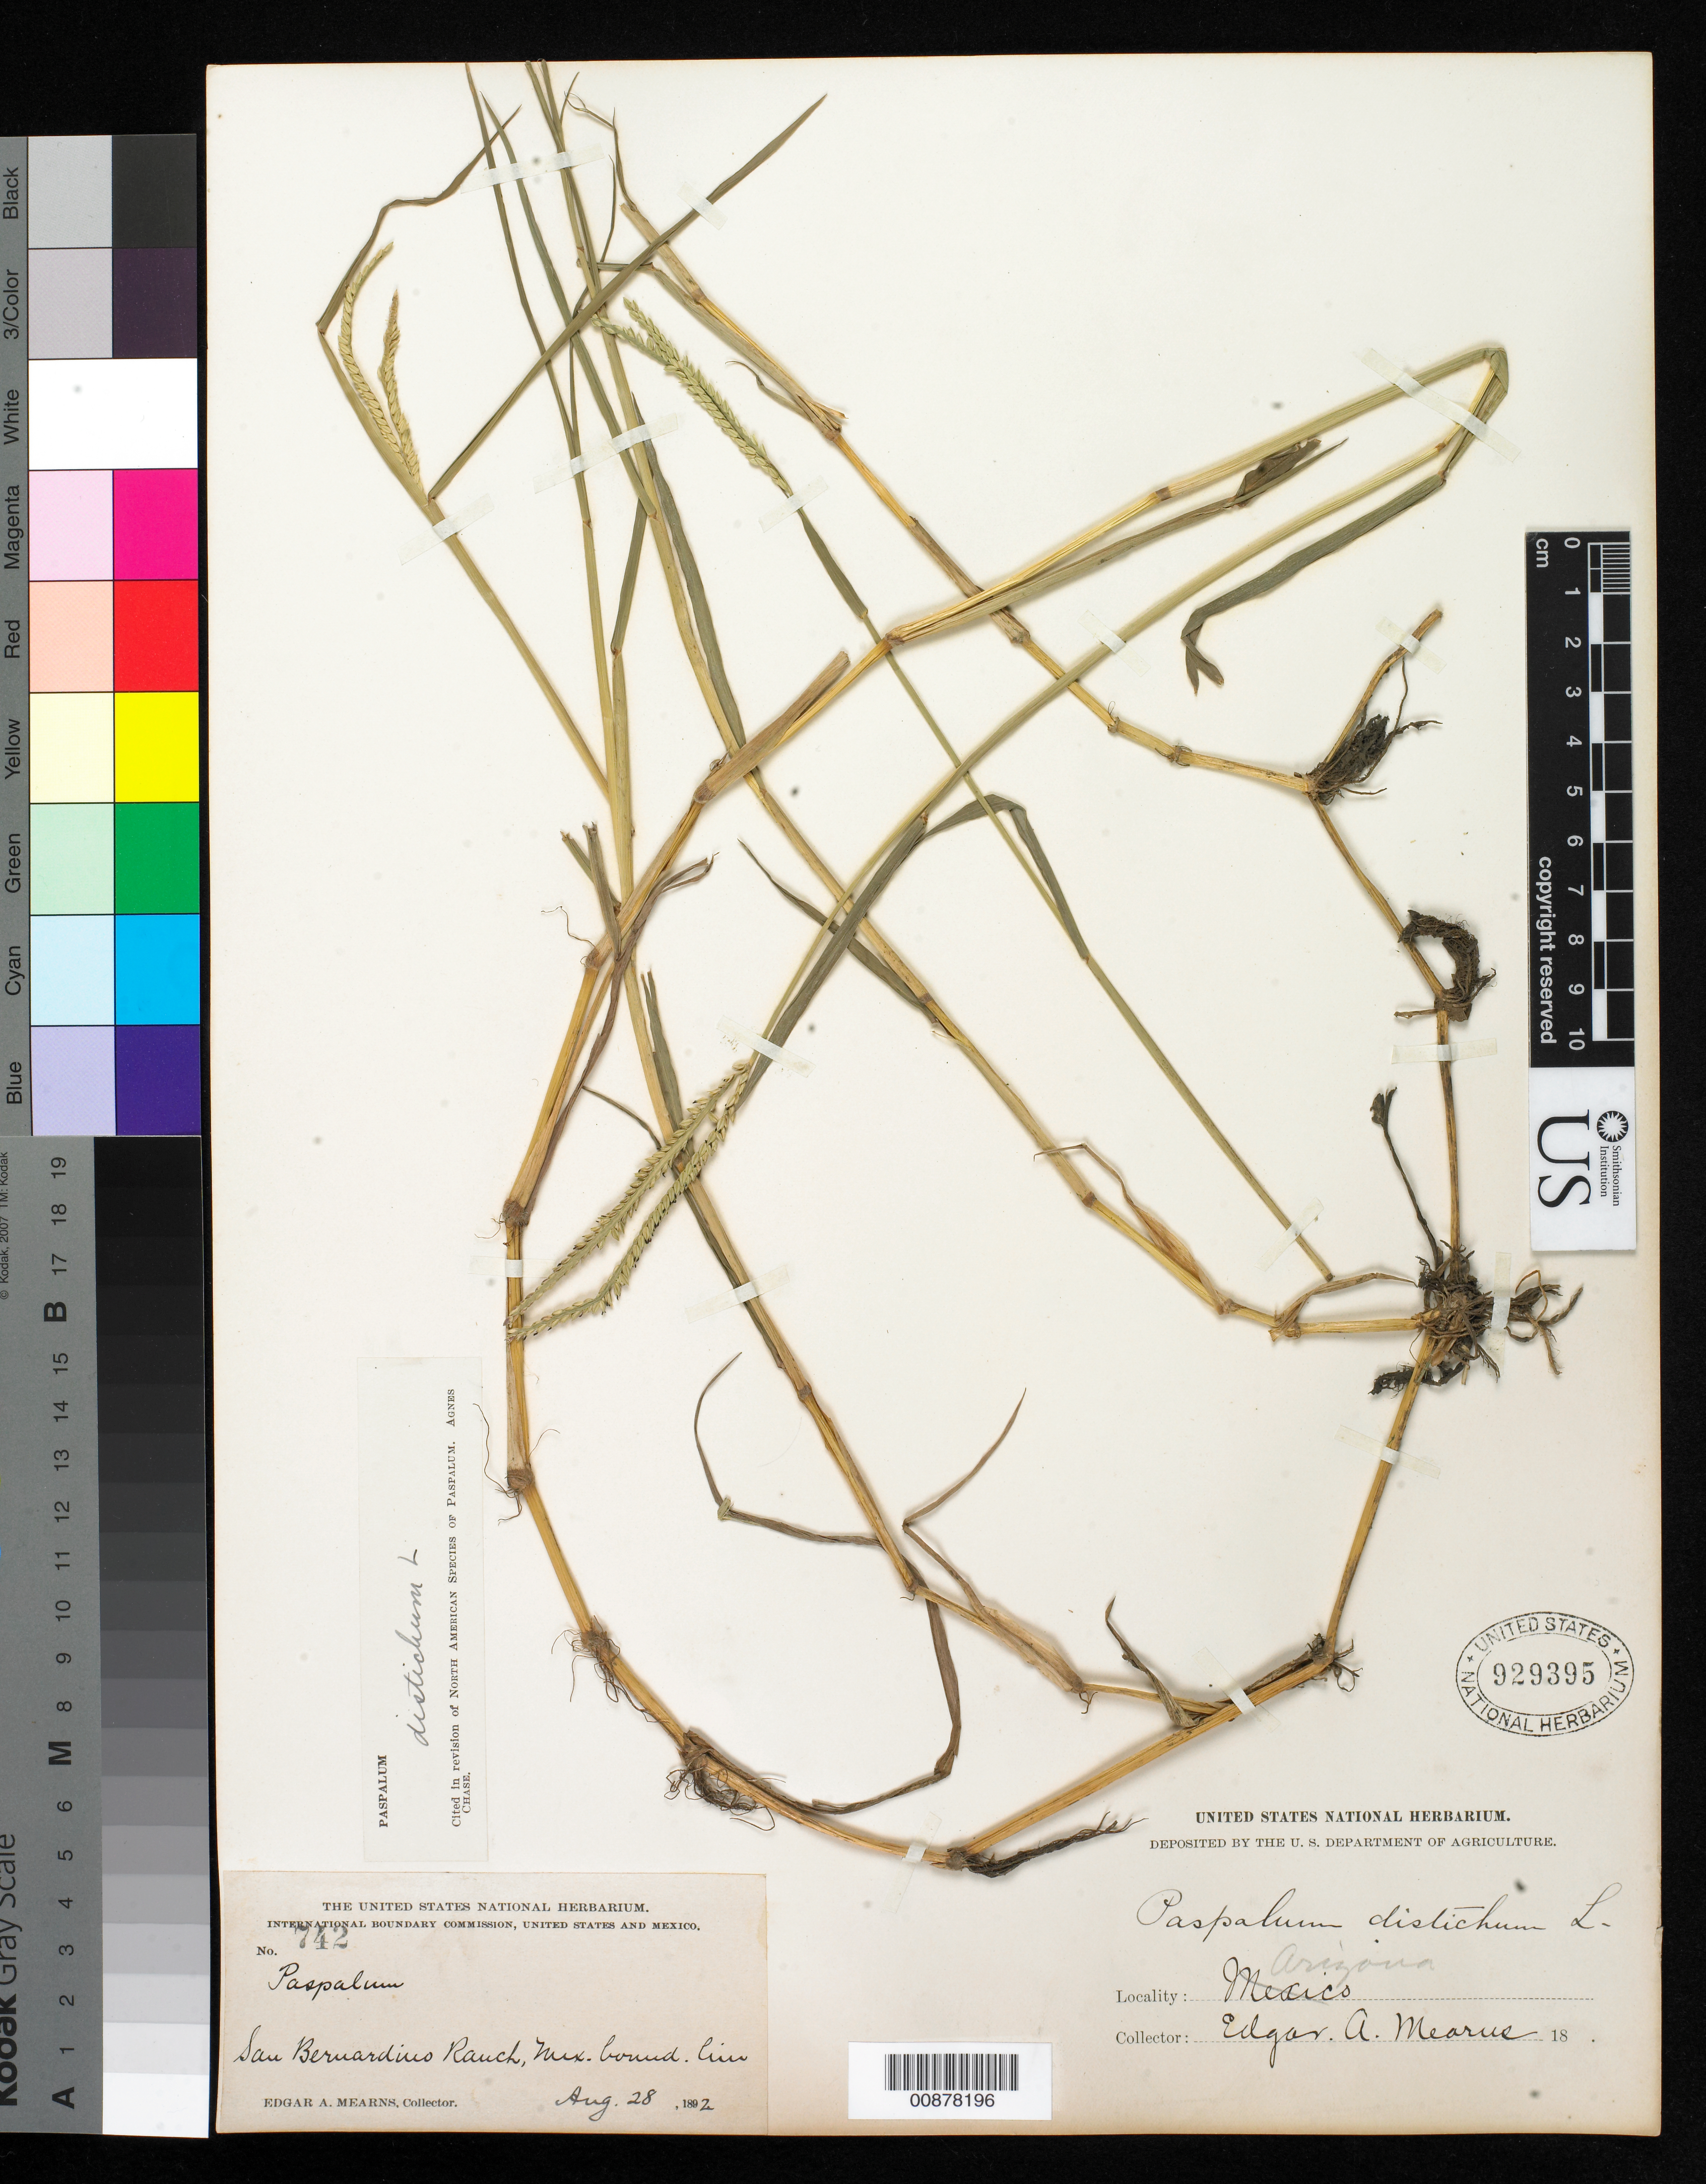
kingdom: Plantae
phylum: Tracheophyta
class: Liliopsida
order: Poales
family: Poaceae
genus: Paspalum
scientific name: Paspalum distichum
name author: L.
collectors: E. A. Mearns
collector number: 742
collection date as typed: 28 Aug 1892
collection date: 1892-08-28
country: United States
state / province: Arizona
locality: San Bernardino Ranch, Mexican Boundary Line.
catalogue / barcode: US 929395